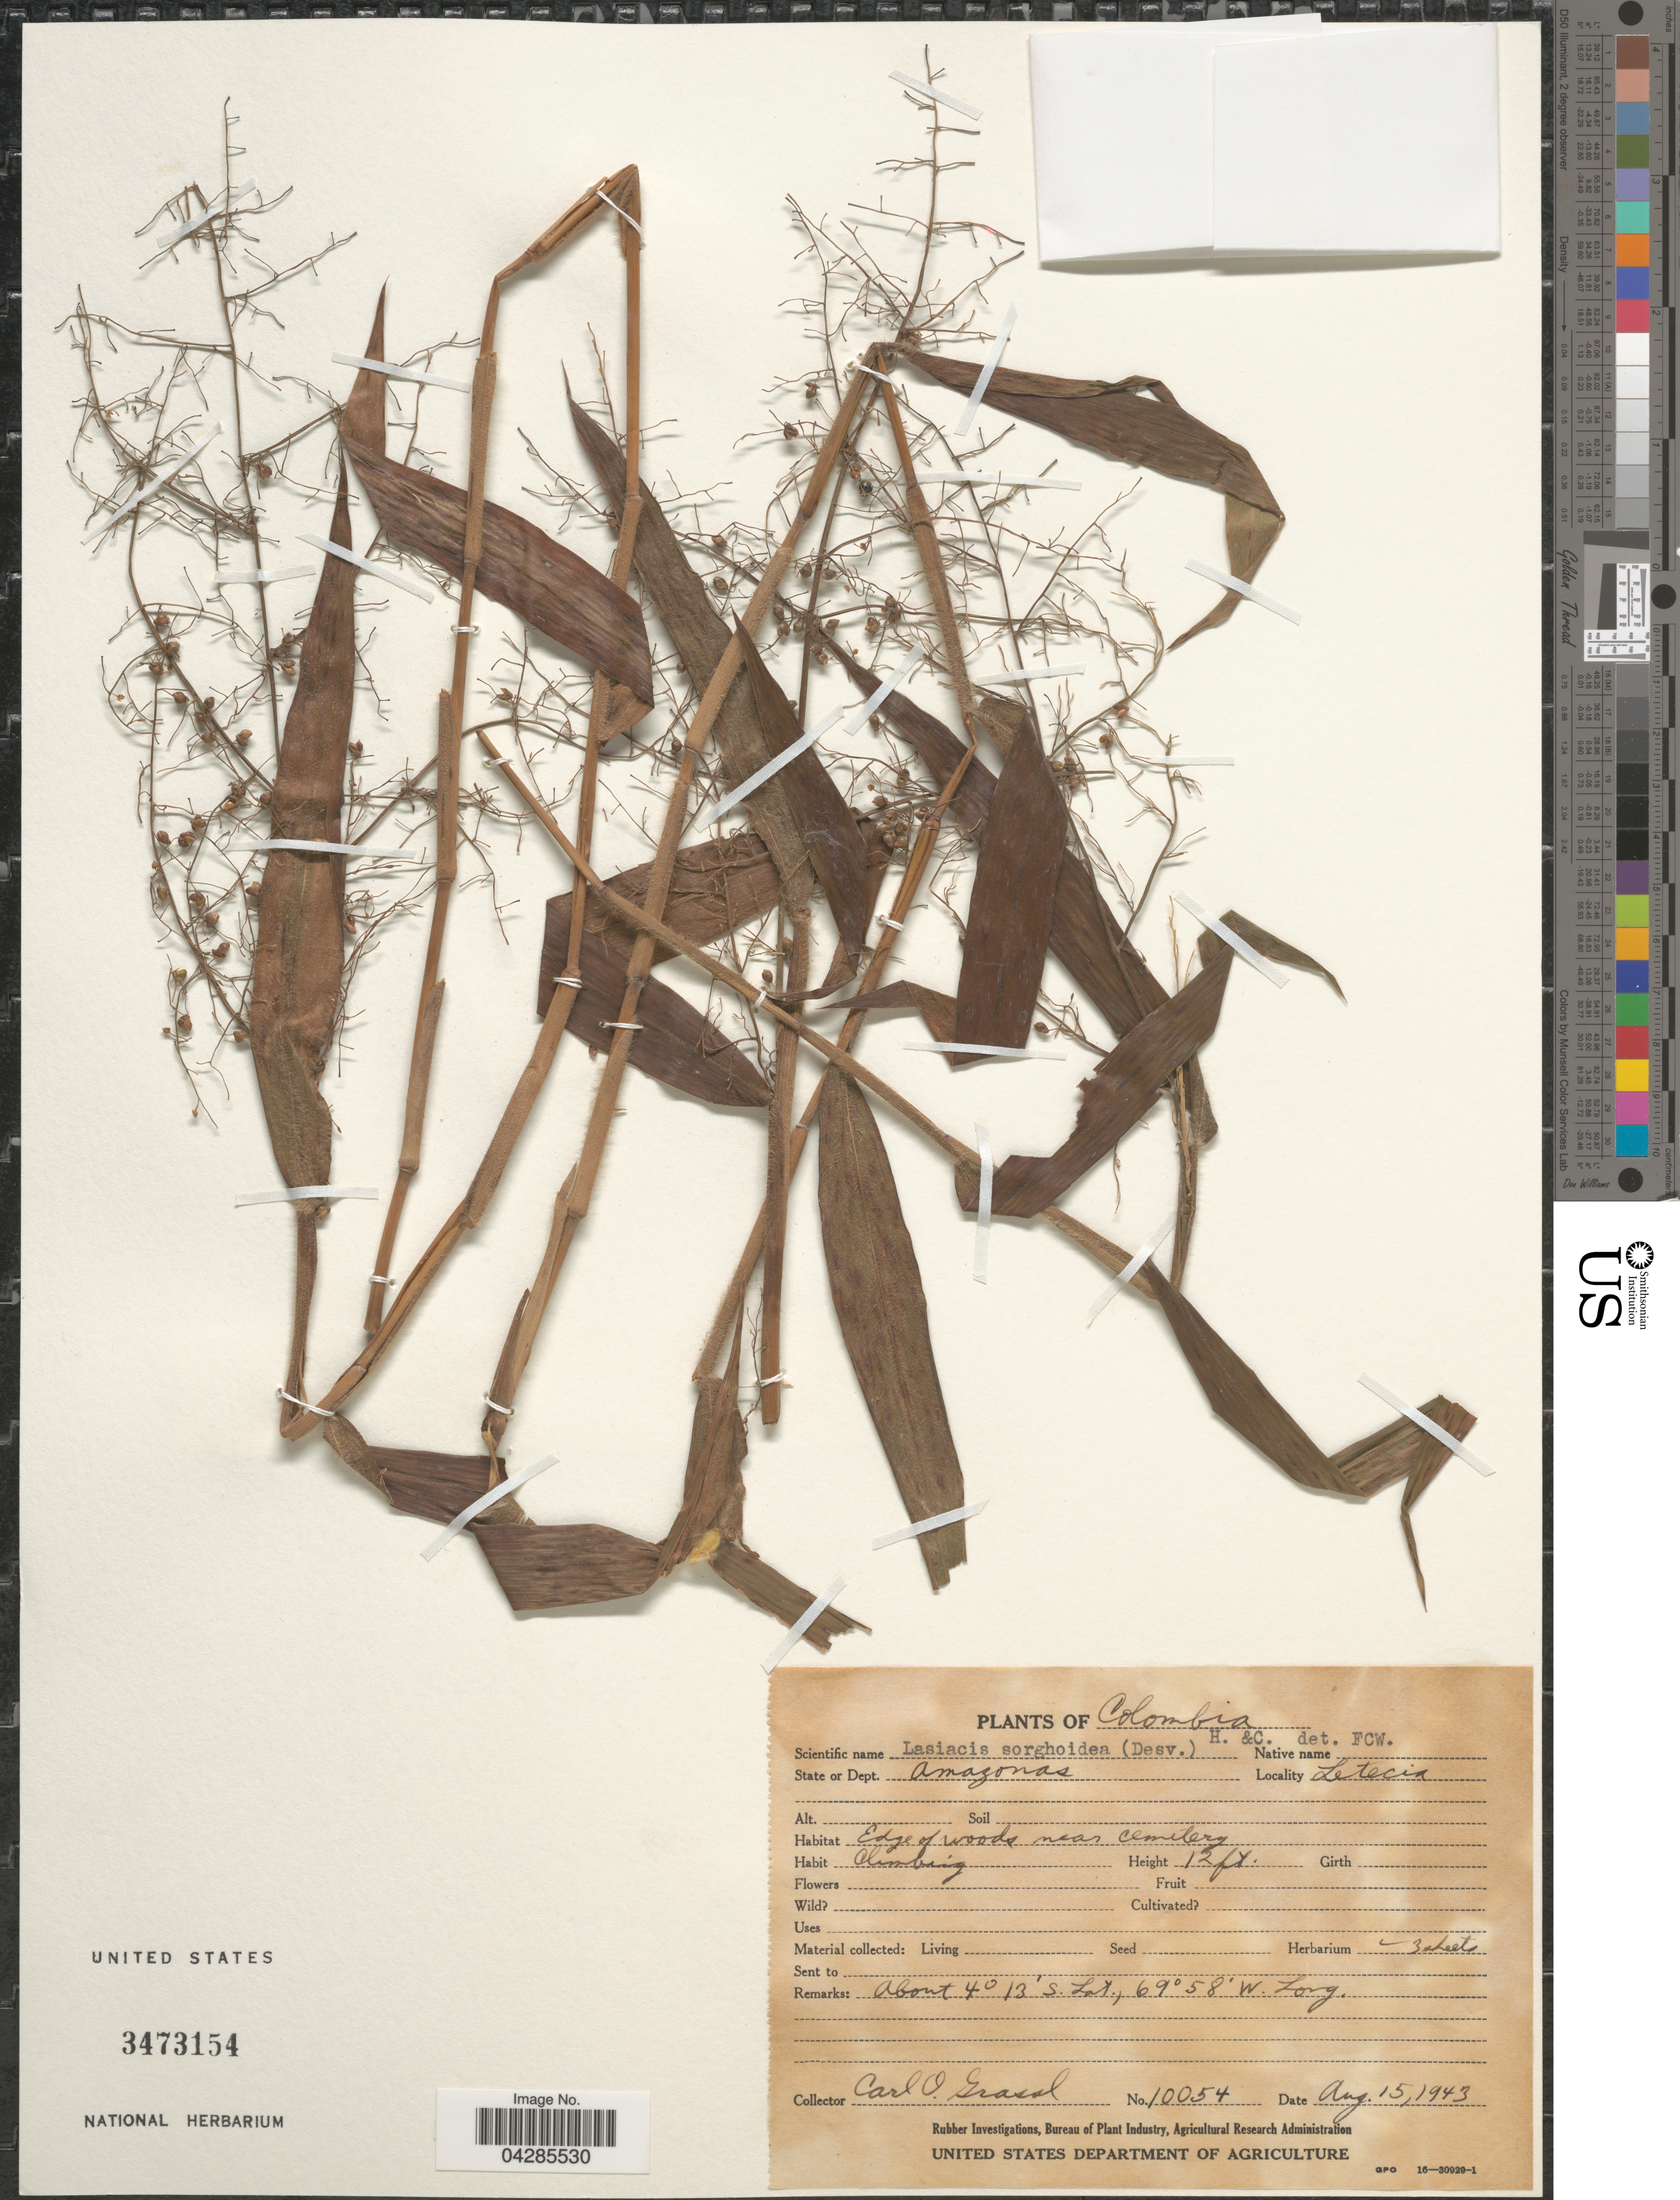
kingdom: Plantae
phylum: Tracheophyta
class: Liliopsida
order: Poales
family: Poaceae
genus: Lasiacis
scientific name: Lasiacis sorghoidea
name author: (Desv. ex Ham.) Hitchc. & Chase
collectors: C. Grassl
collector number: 10054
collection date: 1943-08-15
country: Colombia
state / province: Amazônas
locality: State or Dept. Amazonas. Letecia. Edge of woods near cemetery.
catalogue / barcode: US 3473154